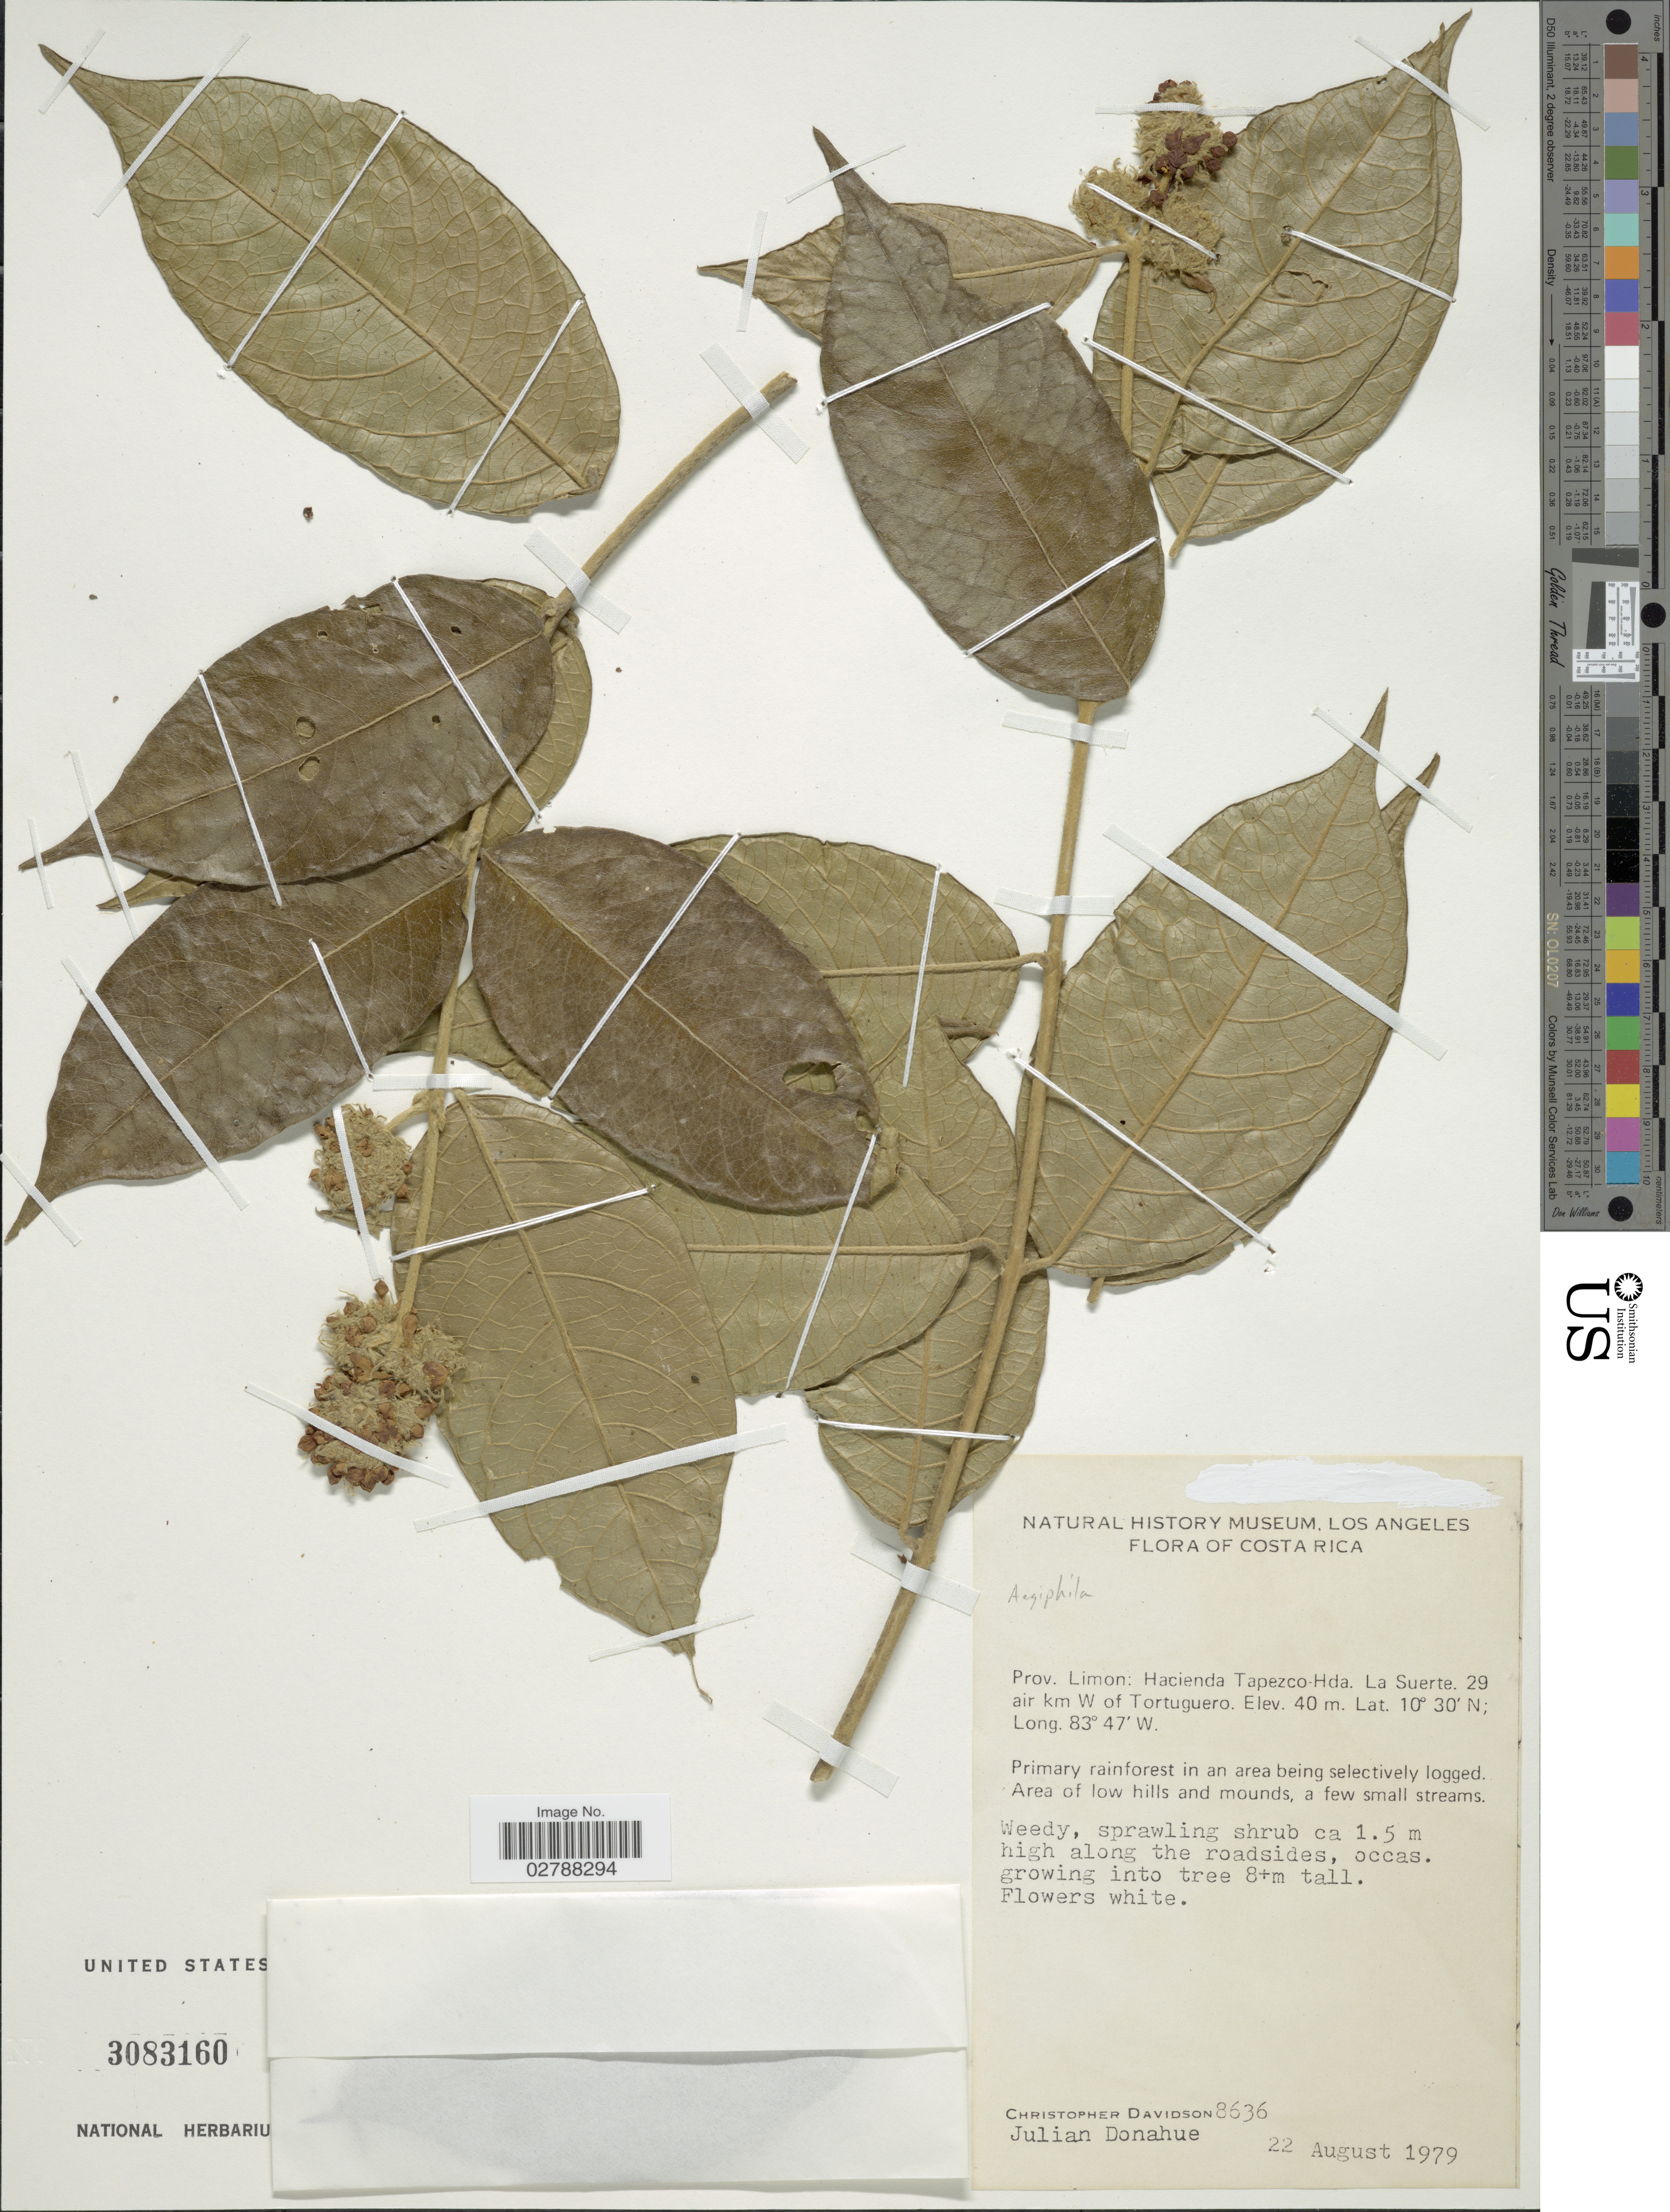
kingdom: Plantae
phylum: Tracheophyta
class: Magnoliopsida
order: Lamiales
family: Lamiaceae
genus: Aegiphila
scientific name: Aegiphila sp.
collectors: C. Davidson & J. Donahue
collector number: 8636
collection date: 1979-08-22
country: Costa Rica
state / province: Limón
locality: Prov. Limon: Hacienda Tapezco-Hda. La Suerte. 29 air km W of Tortuguero.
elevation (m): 40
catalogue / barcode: US 3083160